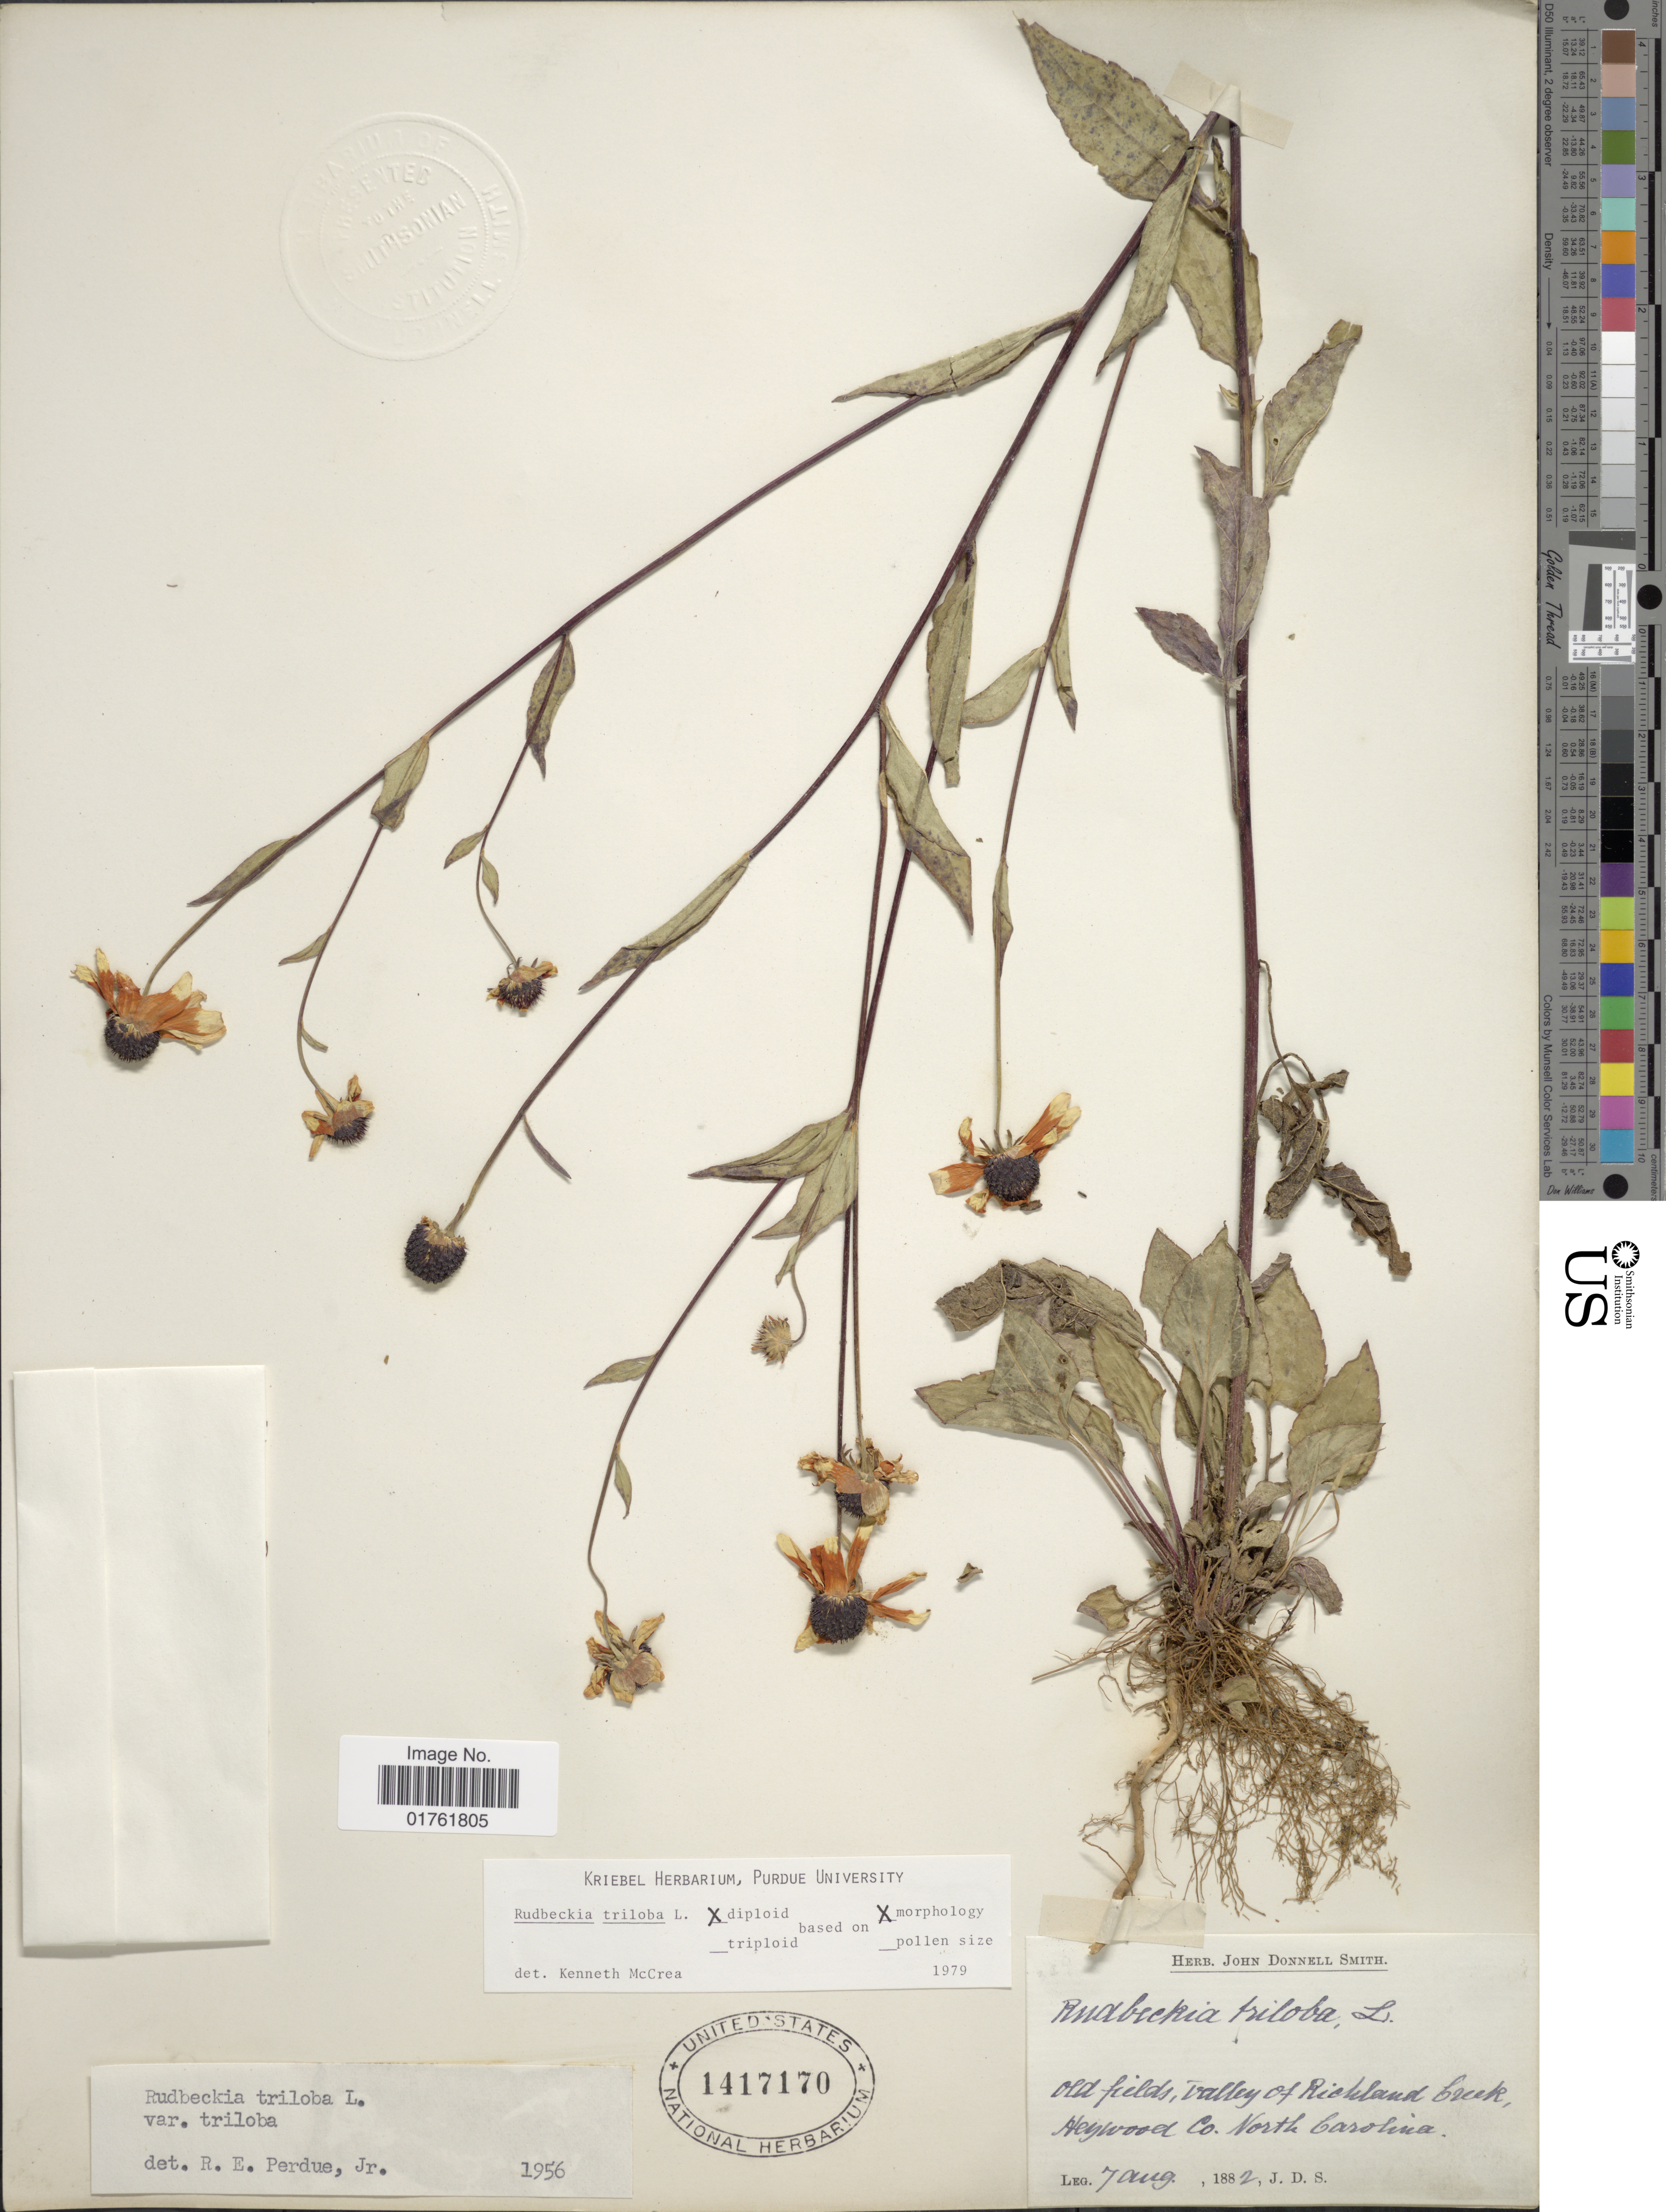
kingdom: Plantae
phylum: Tracheophyta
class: Magnoliopsida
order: Asterales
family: Asteraceae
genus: Rudbeckia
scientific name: Rudbeckia triloba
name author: L.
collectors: J. Donnell Smith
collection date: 1882-08-07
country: United States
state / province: North Carolina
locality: Old fields, valley of Richland Creek, Hywood Co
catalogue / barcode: US 1417170